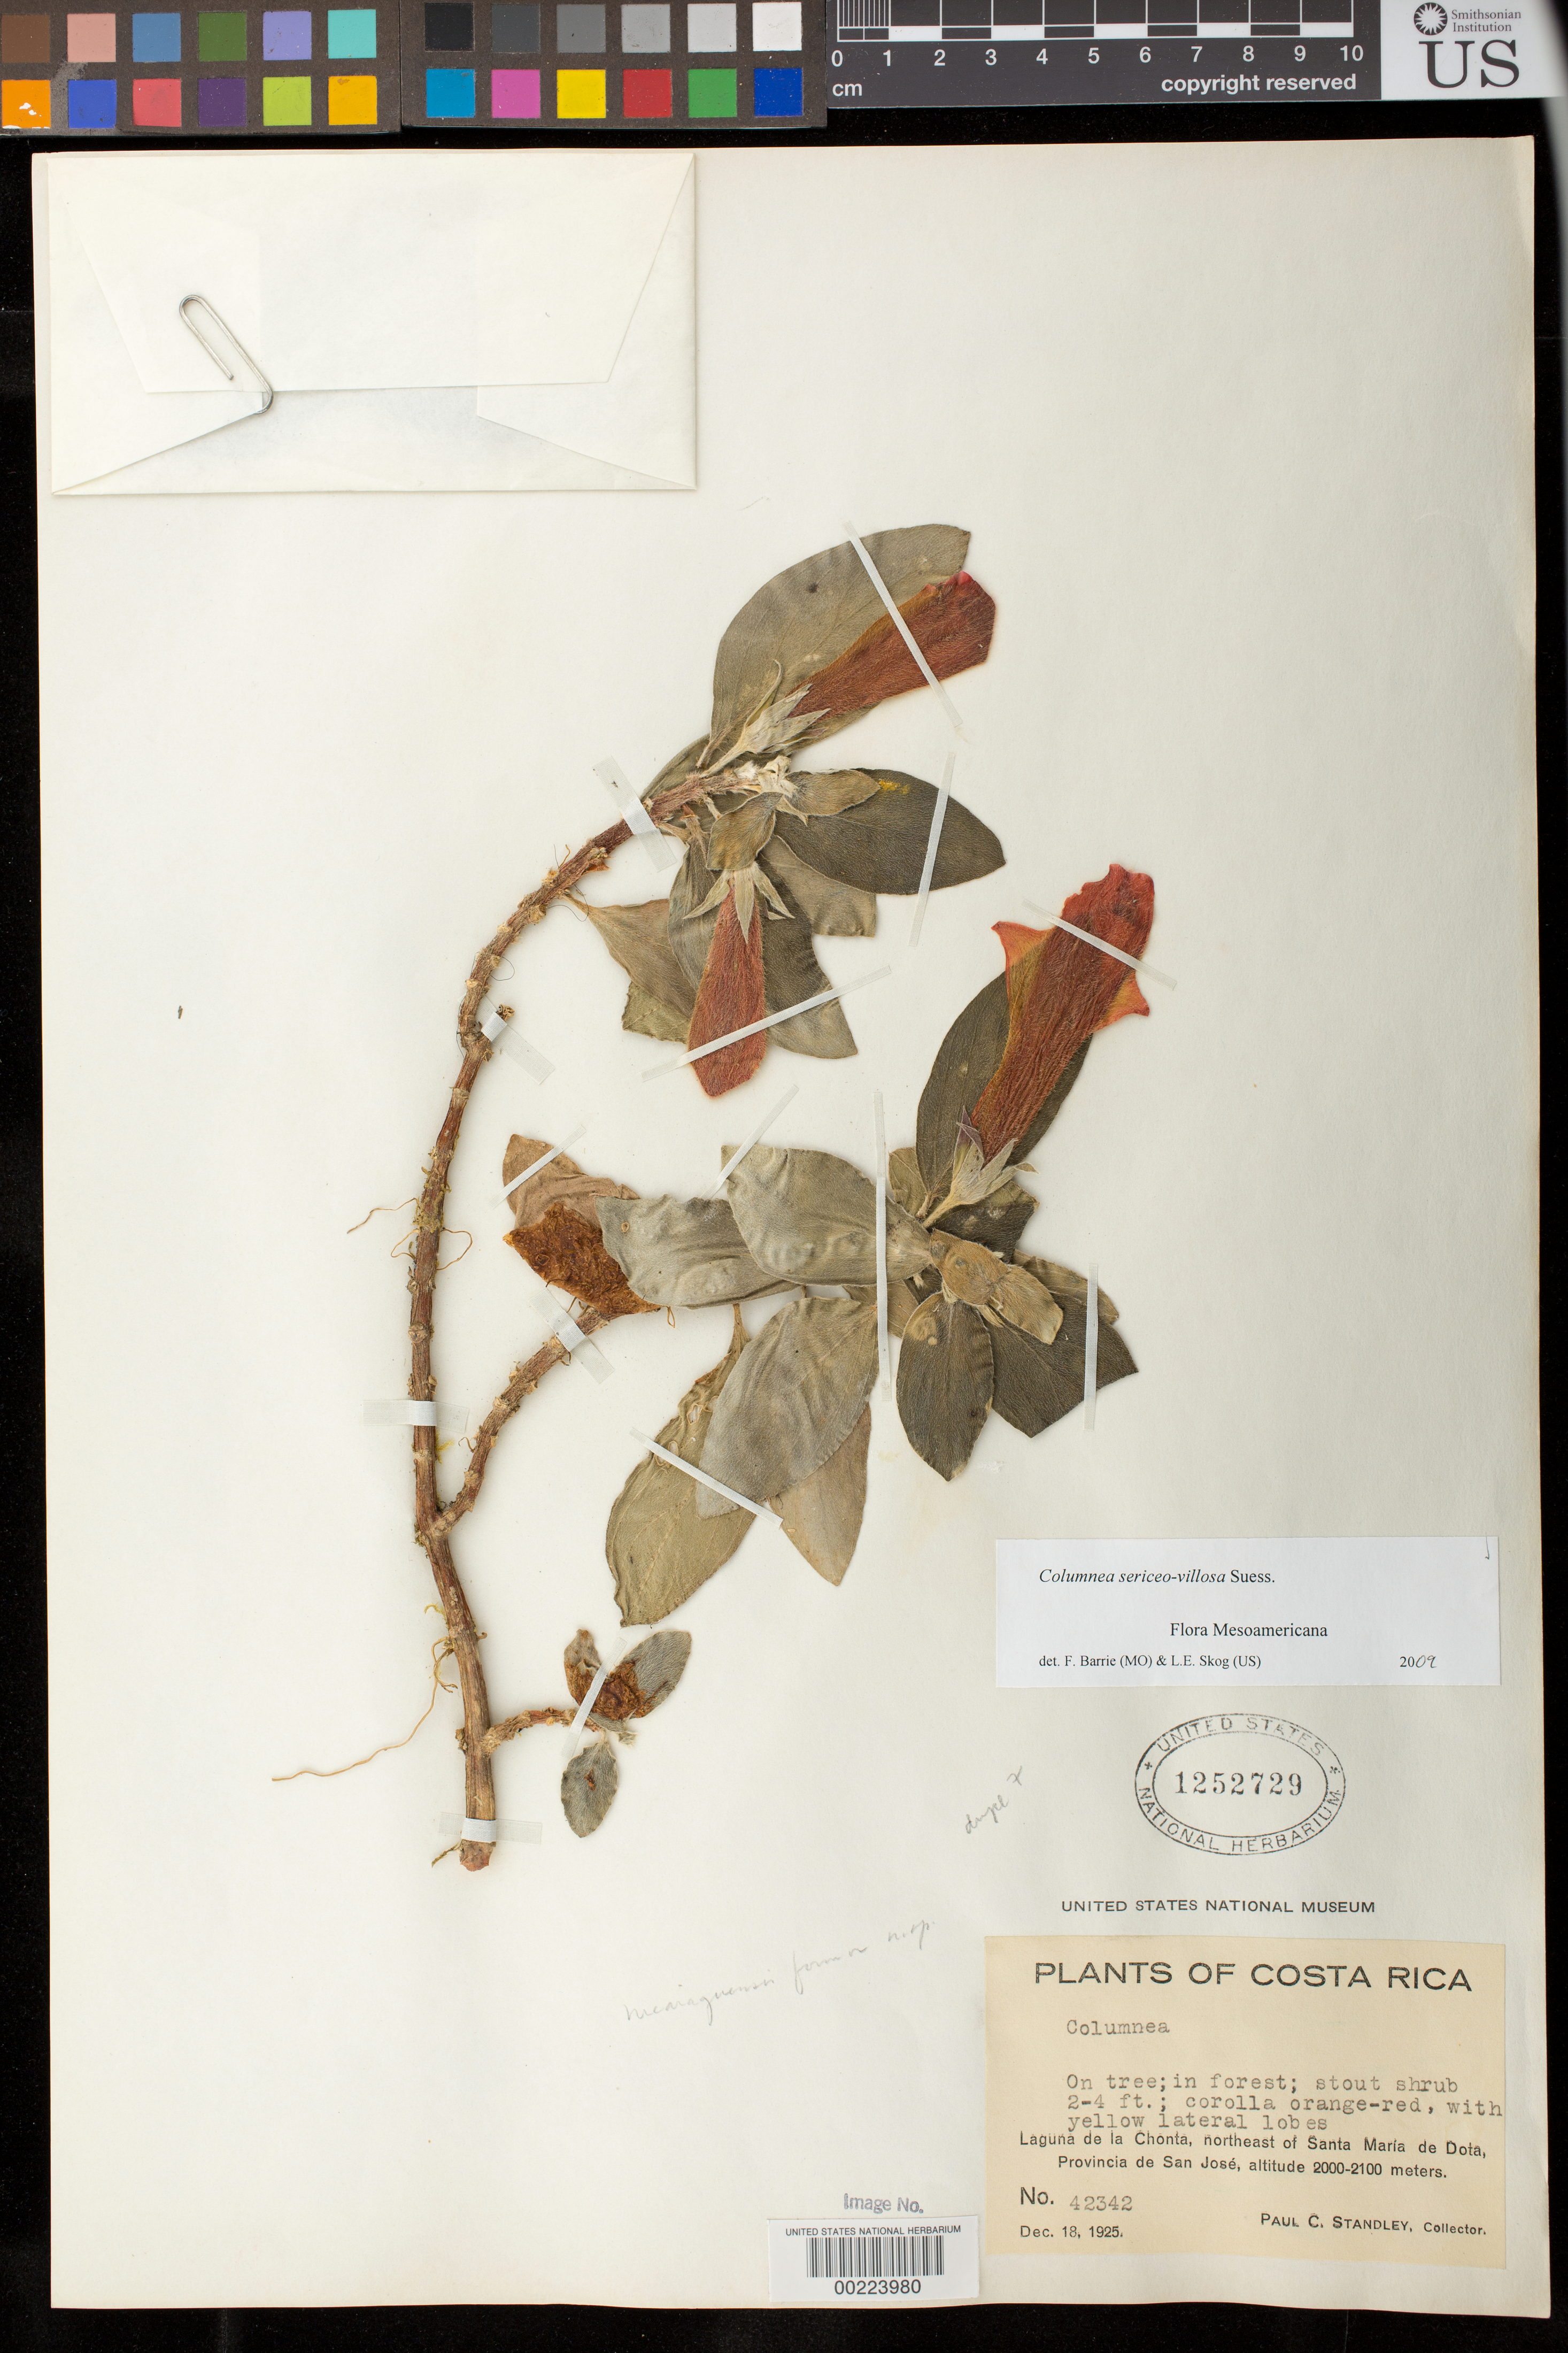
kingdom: Plantae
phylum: Tracheophyta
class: Magnoliopsida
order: Lamiales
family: Gesneriaceae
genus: Columnea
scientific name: Columnea magnifica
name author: Klotzsch & Hanst. ex Oerst.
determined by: Skog, Laurence E.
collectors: P. C. Standley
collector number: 42342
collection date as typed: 18 Dec 1925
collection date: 1925-12-18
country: Costa Rica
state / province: San José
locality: Laguna de La Chonta, NE of Santa Maria de Dota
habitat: On tree, in forest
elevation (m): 2000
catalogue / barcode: US 1252729